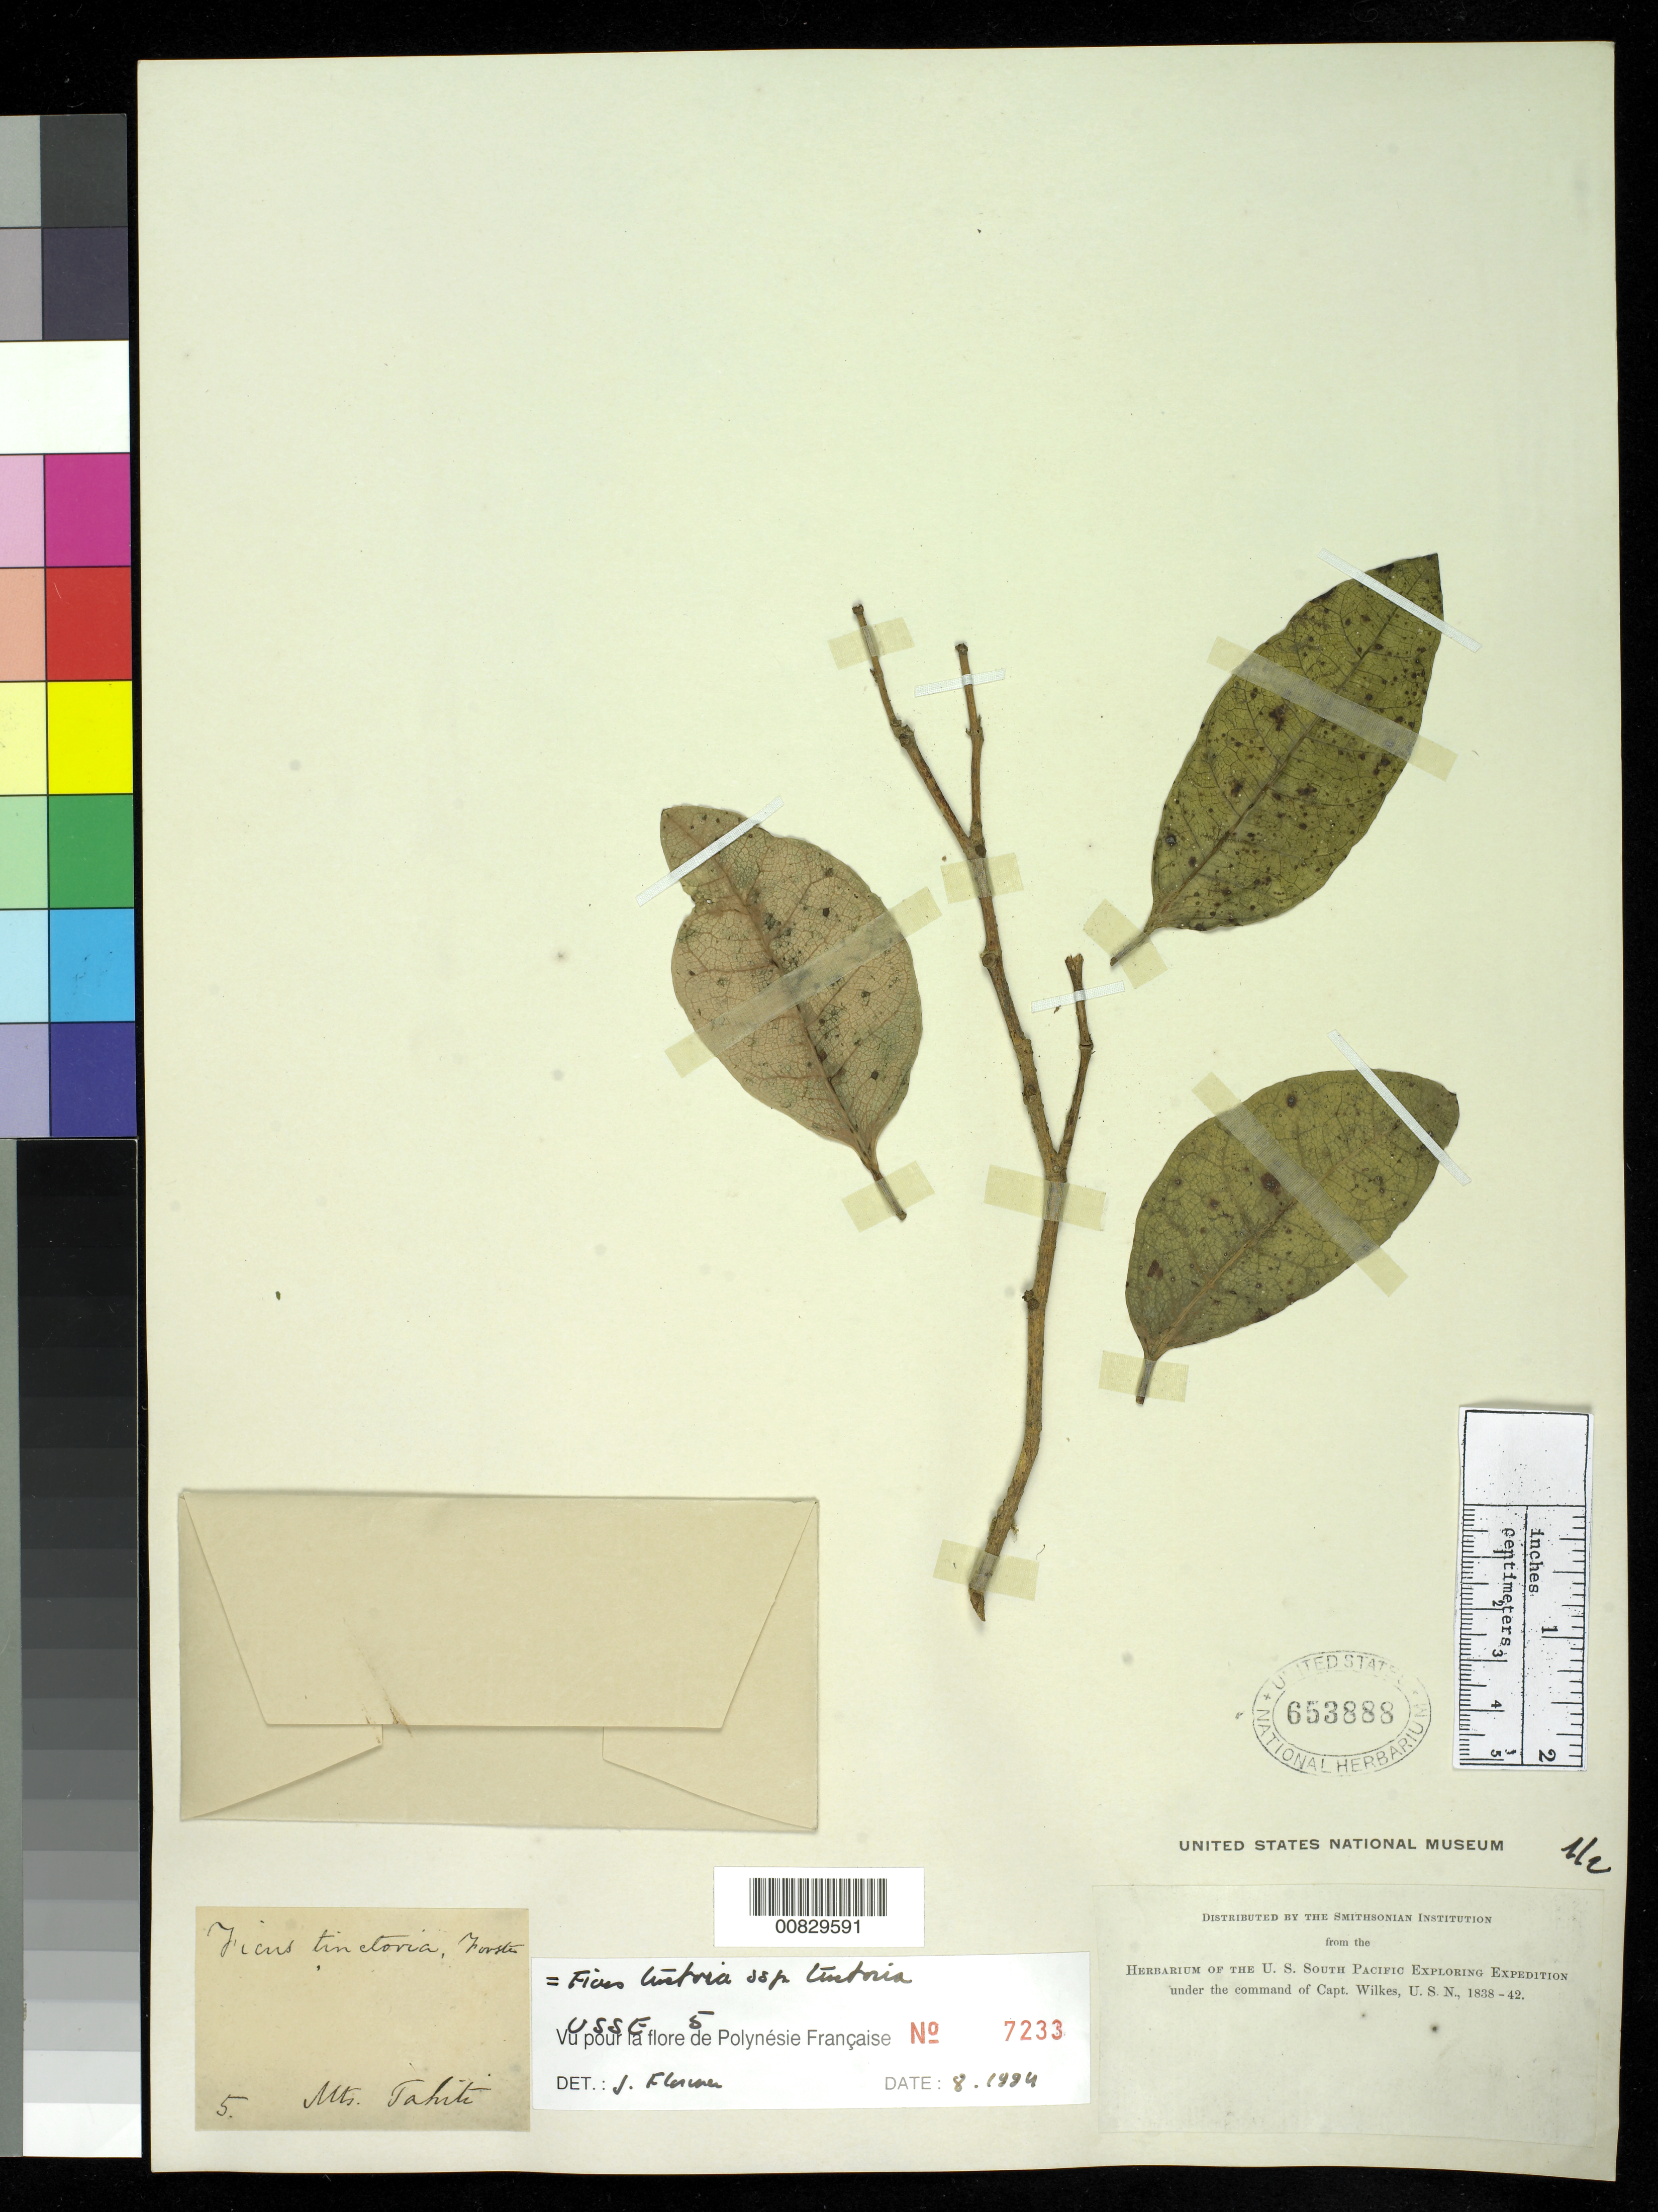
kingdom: Plantae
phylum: Tracheophyta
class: Magnoliopsida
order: Rosales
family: Moraceae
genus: Ficus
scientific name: Ficus tinctoria subsp. tinctoria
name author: G. Forst.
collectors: Wilkes Explor. Exped.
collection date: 1838/1842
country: French Polynesia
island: Tahiti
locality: Mts Tahiti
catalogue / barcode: US 653888